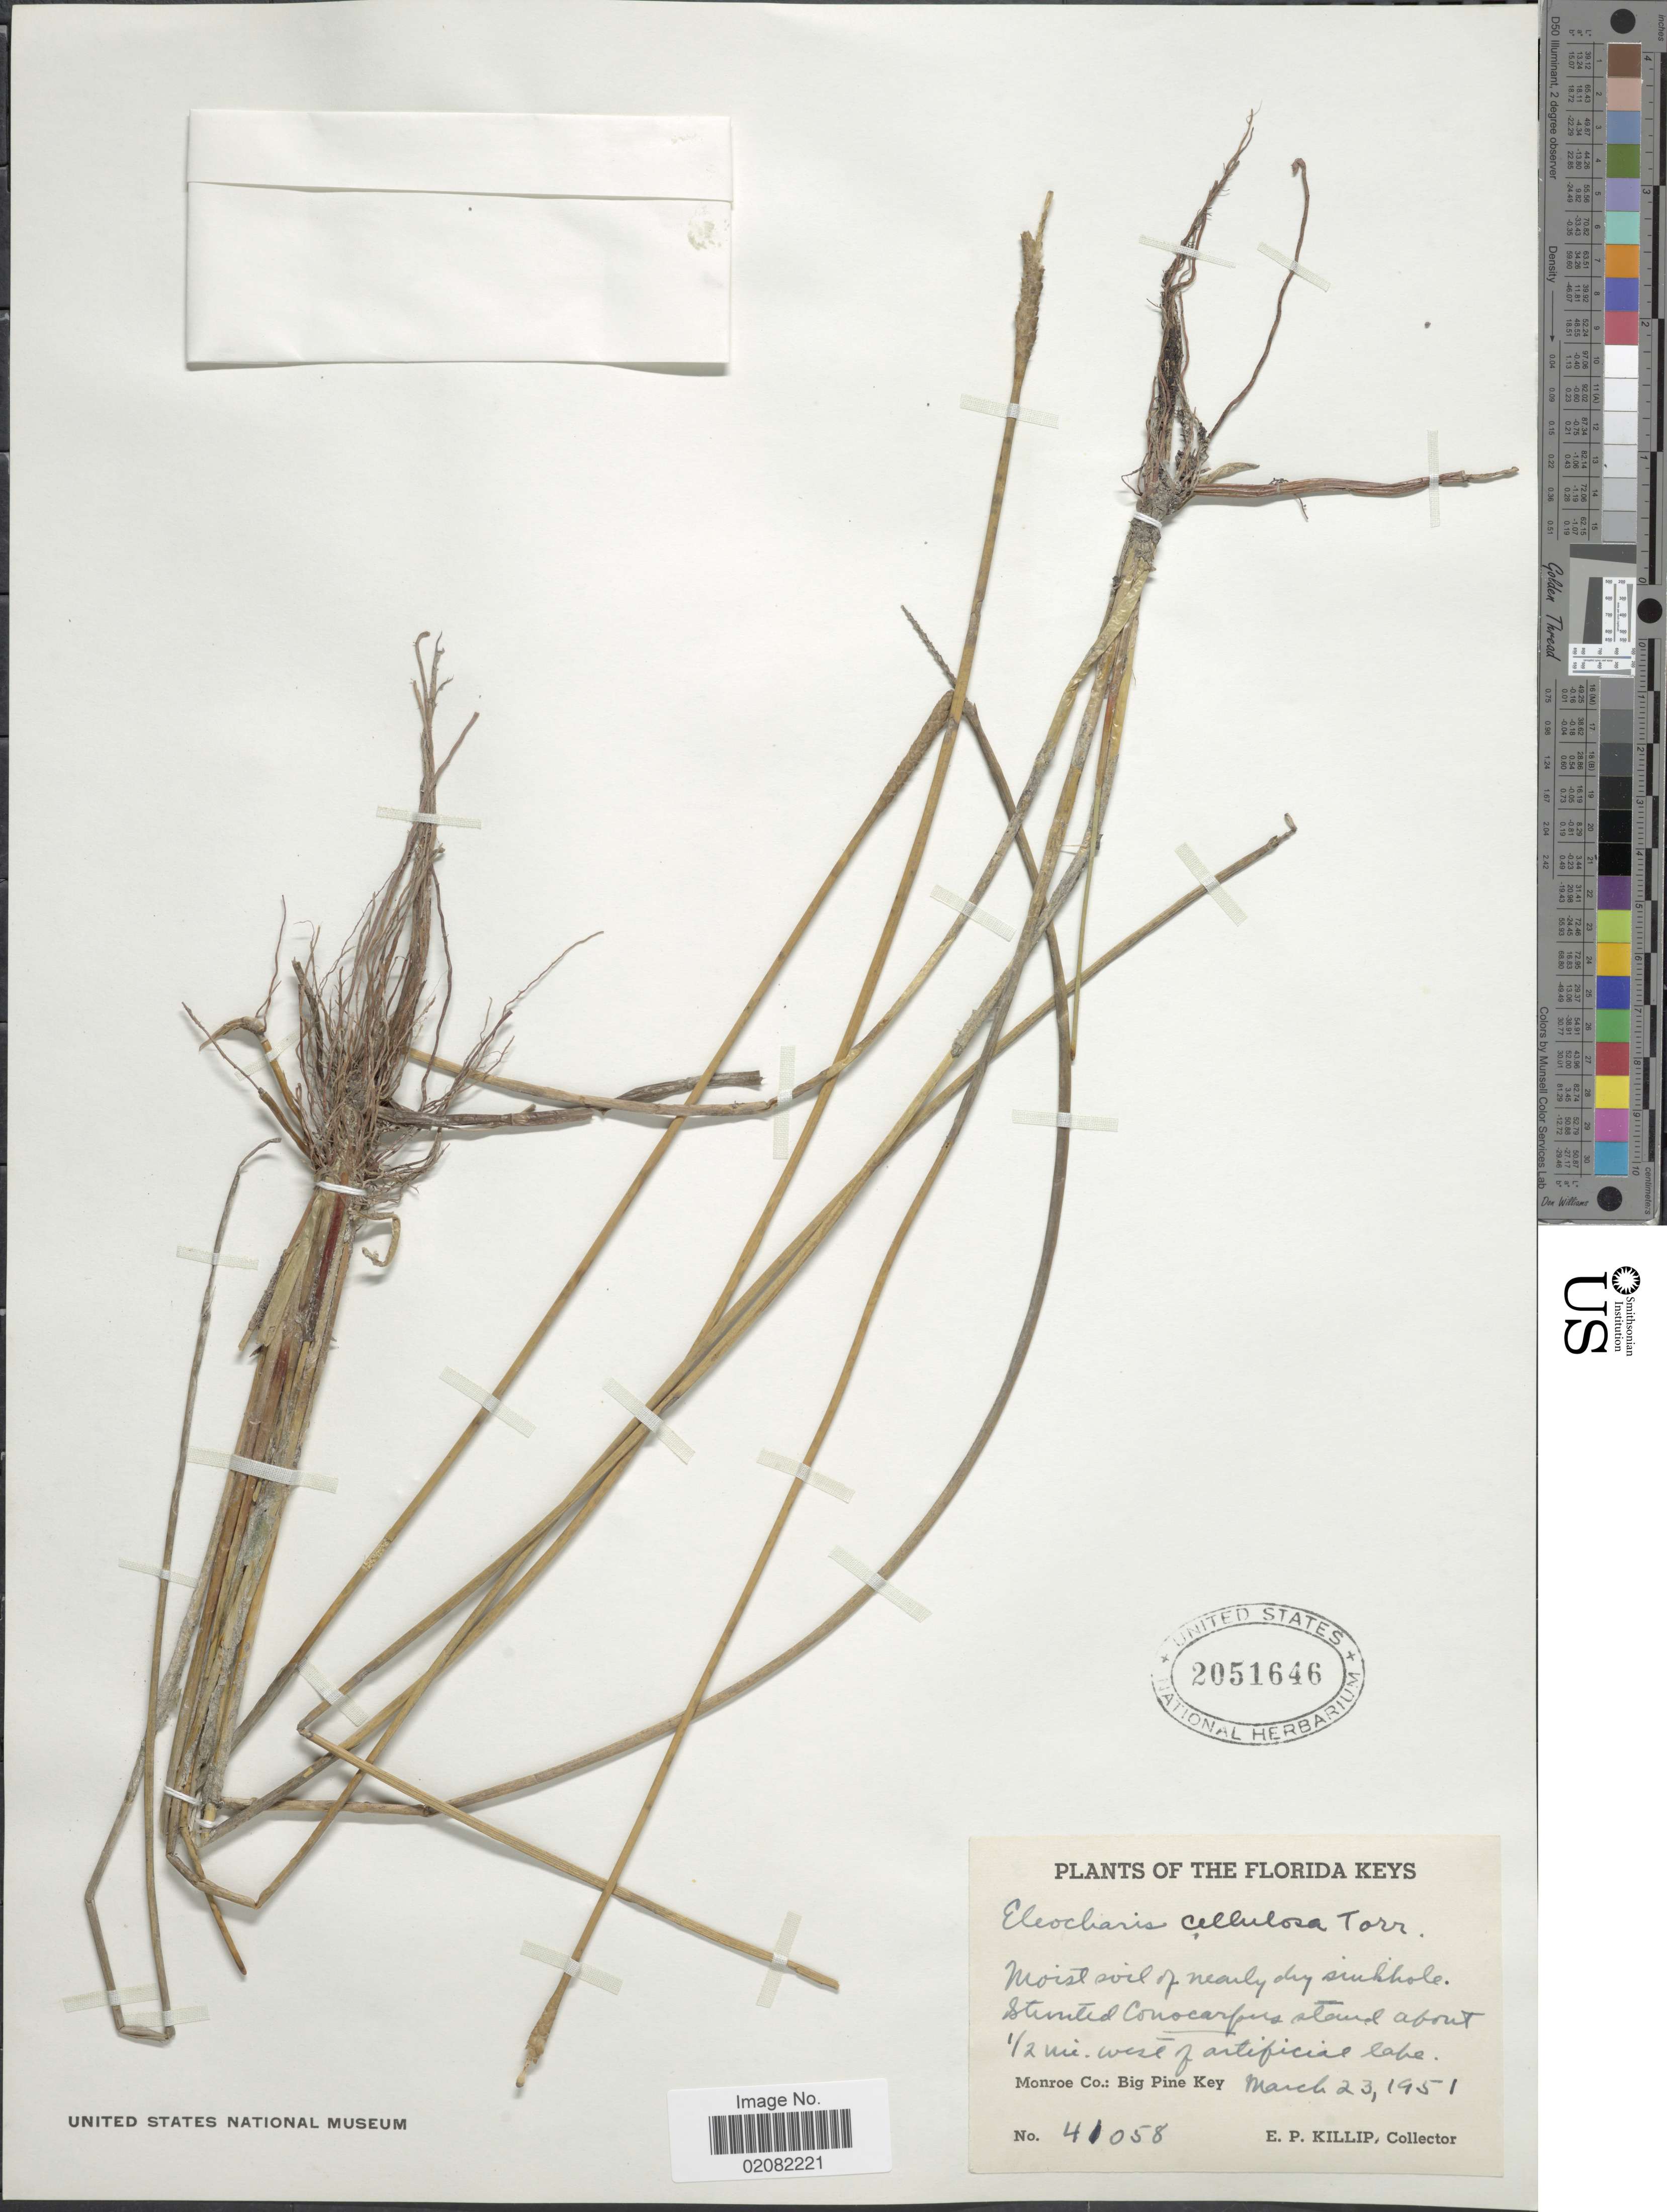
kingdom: Plantae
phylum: Tracheophyta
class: Liliopsida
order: Poales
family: Cyperaceae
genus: Eleocharis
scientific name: Eleocharis cellulosa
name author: Torr.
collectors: E. P. Killip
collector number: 41058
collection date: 1951-03-23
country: United States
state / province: Florida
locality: The Florida Keys, ½ mi. west of artificial lake, Monroe Co.: Big Pine Key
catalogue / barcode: US 2051646